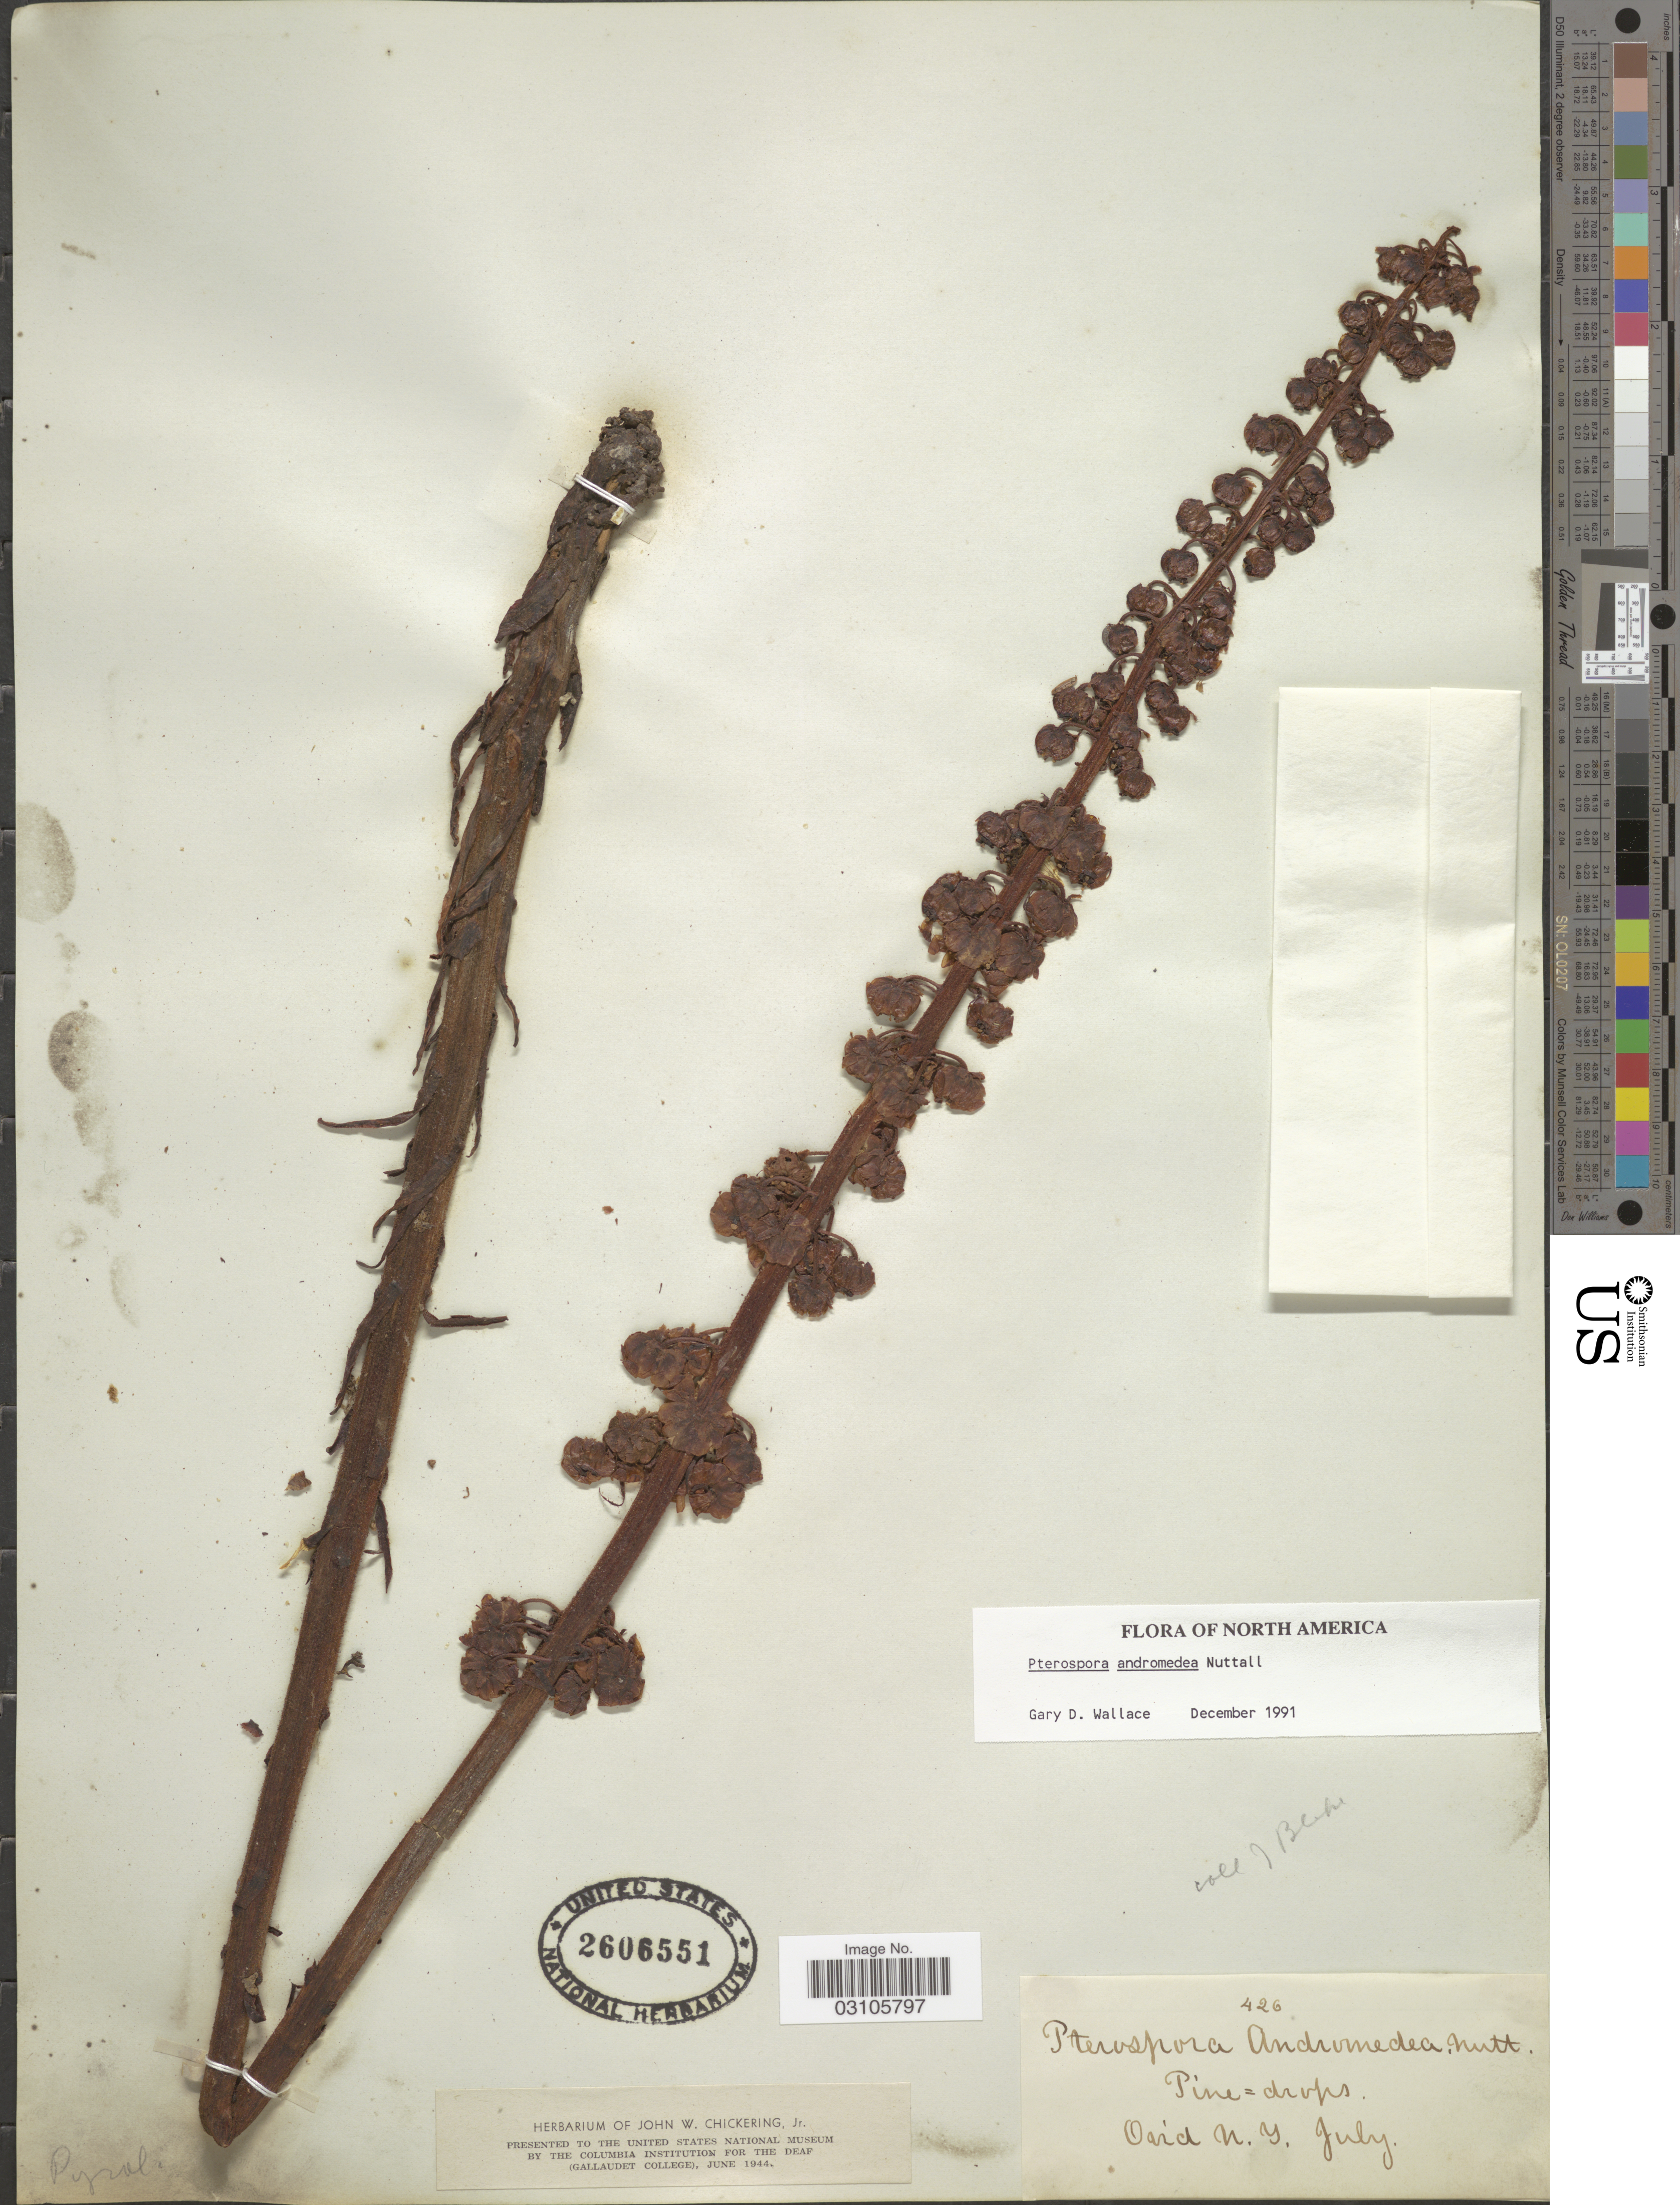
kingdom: Plantae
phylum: Tracheophyta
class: Magnoliopsida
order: Ericales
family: Ericaceae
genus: Pterospora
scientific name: Pterospora andromedea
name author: Nutt.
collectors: J. Blake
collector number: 426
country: United States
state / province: New York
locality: Ovid.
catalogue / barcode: US 2606551